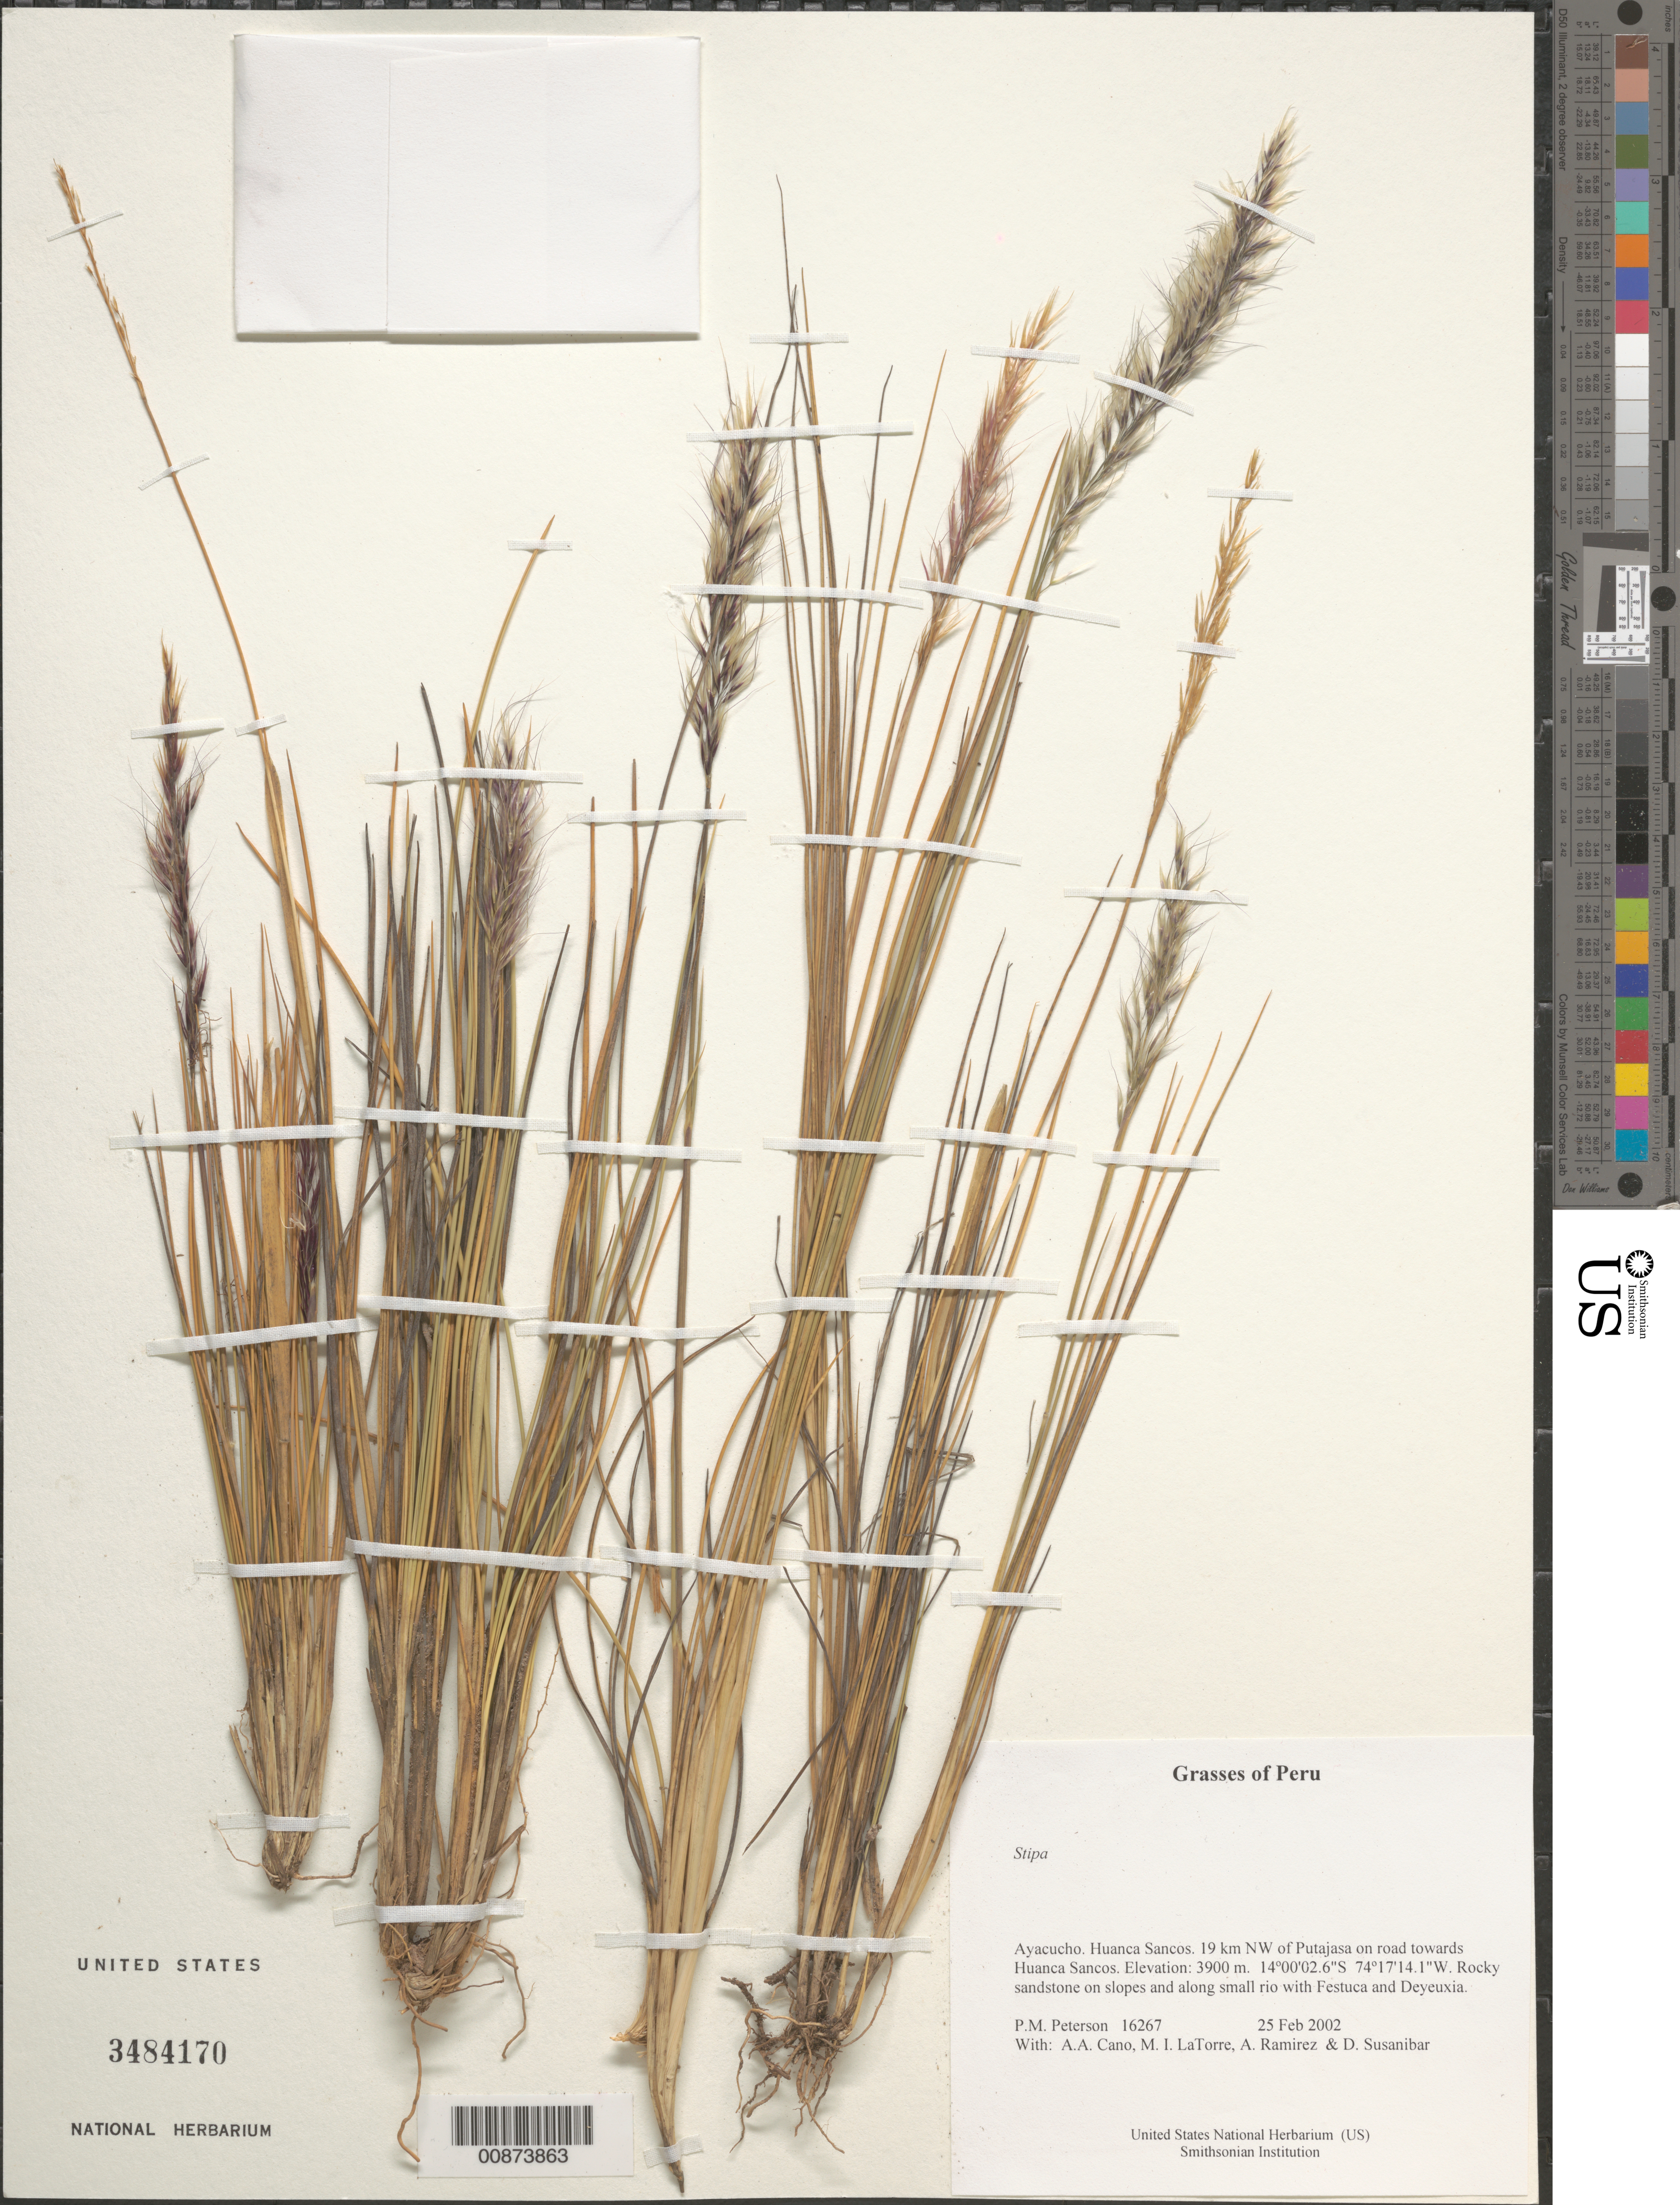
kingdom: Plantae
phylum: Tracheophyta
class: Liliopsida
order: Poales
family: Poaceae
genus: Anatherostipa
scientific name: Anatherostipa hans-meyeri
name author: (Pilg.) Peñailillo B.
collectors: P. M. Peterson, A. Cano, M. I. La Torre, A. Ramírez & D. Susanibar Cruz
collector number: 16267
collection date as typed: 25 Feb 2002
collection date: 2002-02-25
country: Peru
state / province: Ayacucho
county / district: Huanca Sancos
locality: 19 km NW of Putajasa on road towards Huanca Sancos.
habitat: Rocky sandstone on slopes and along small rio with ~Festuca and Deyeuxia~.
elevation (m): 3900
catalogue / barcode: US 3484170